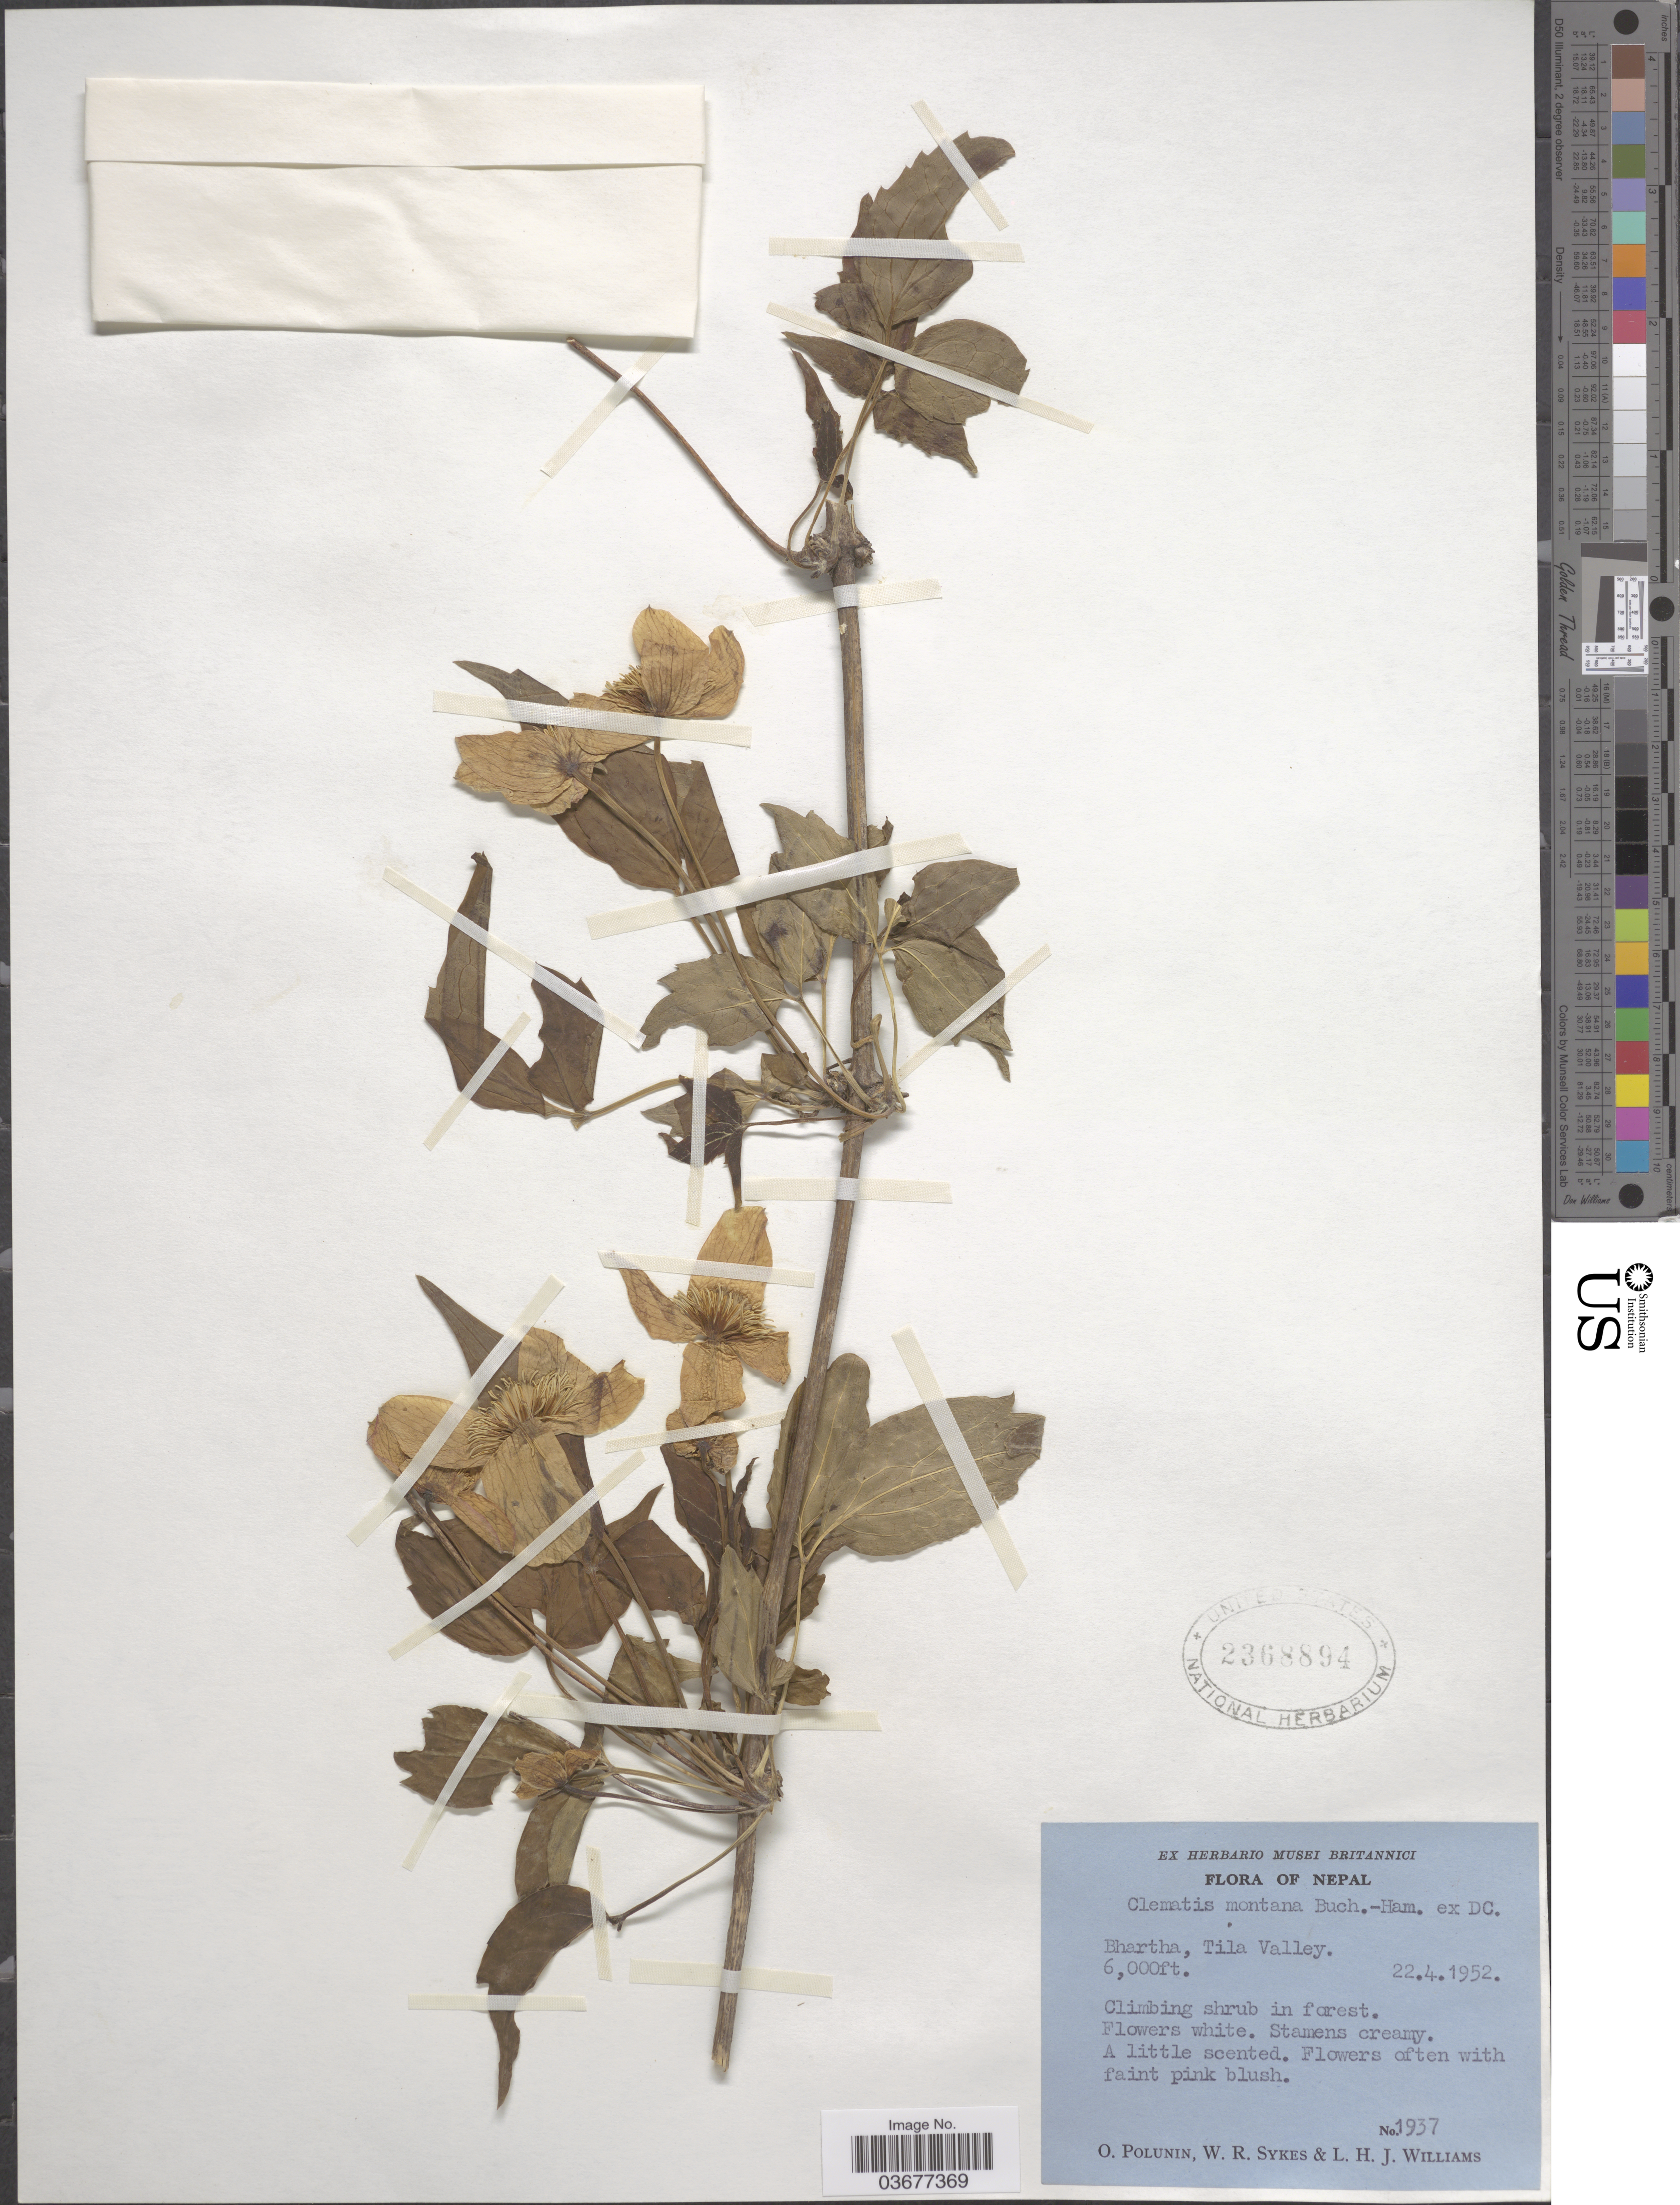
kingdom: Plantae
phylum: Tracheophyta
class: Magnoliopsida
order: Ranunculales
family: Ranunculaceae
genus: Clematis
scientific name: Clematis montana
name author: Buch.-Ham. ex DC.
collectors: O. V. Polunin, W. R. Sykes & L. H. J. Williams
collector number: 1937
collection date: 1952-04-22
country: Nepal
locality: Bharta, Tila Valley.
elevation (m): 1829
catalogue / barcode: US 2368894